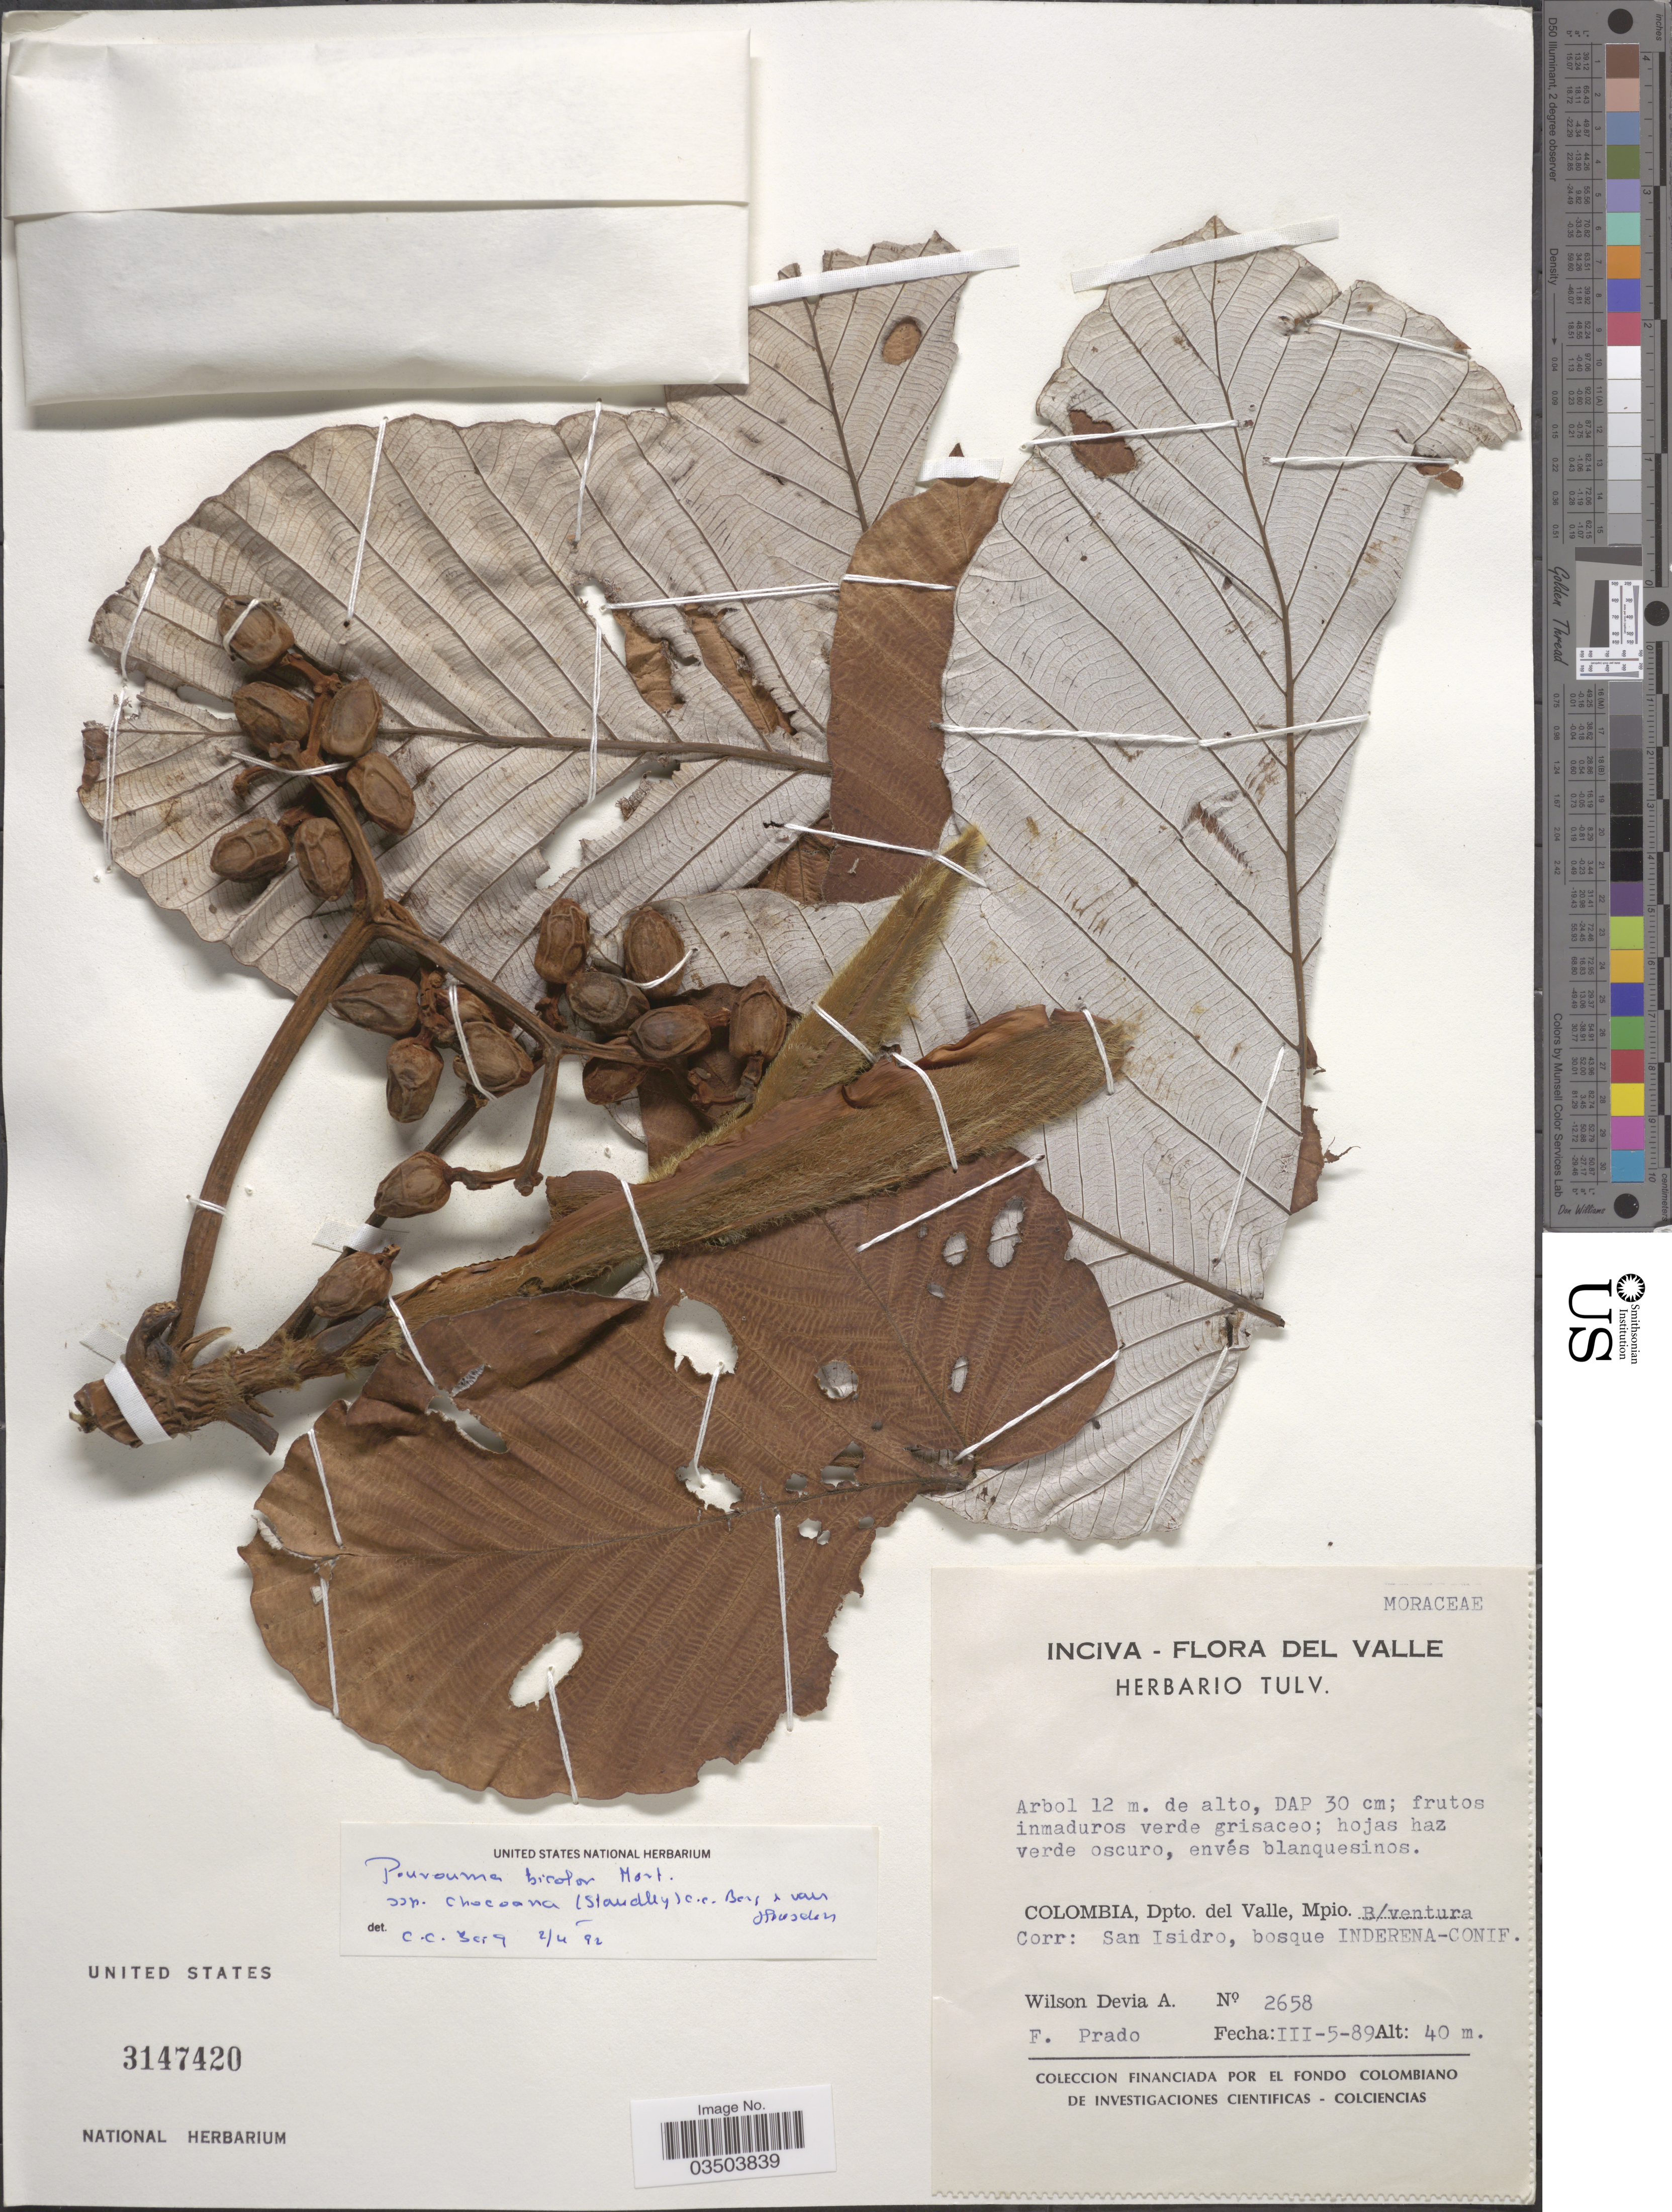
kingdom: Plantae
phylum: Tracheophyta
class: Magnoliopsida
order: Rosales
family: Urticaceae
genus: Pourouma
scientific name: Pourouma bicolor subsp. chocoana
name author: (Standl.) C.C. Berg & Heusden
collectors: W. Devia A. & F. Prado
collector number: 2658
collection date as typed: Transcribed d/m/y: 5/3/89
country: Colombia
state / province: Valle del Cauca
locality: Dpto. del Valle, Mpio. B/ventura. Corr: San Isidro, bosque Inderena-Conif.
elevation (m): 40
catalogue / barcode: US 3147420